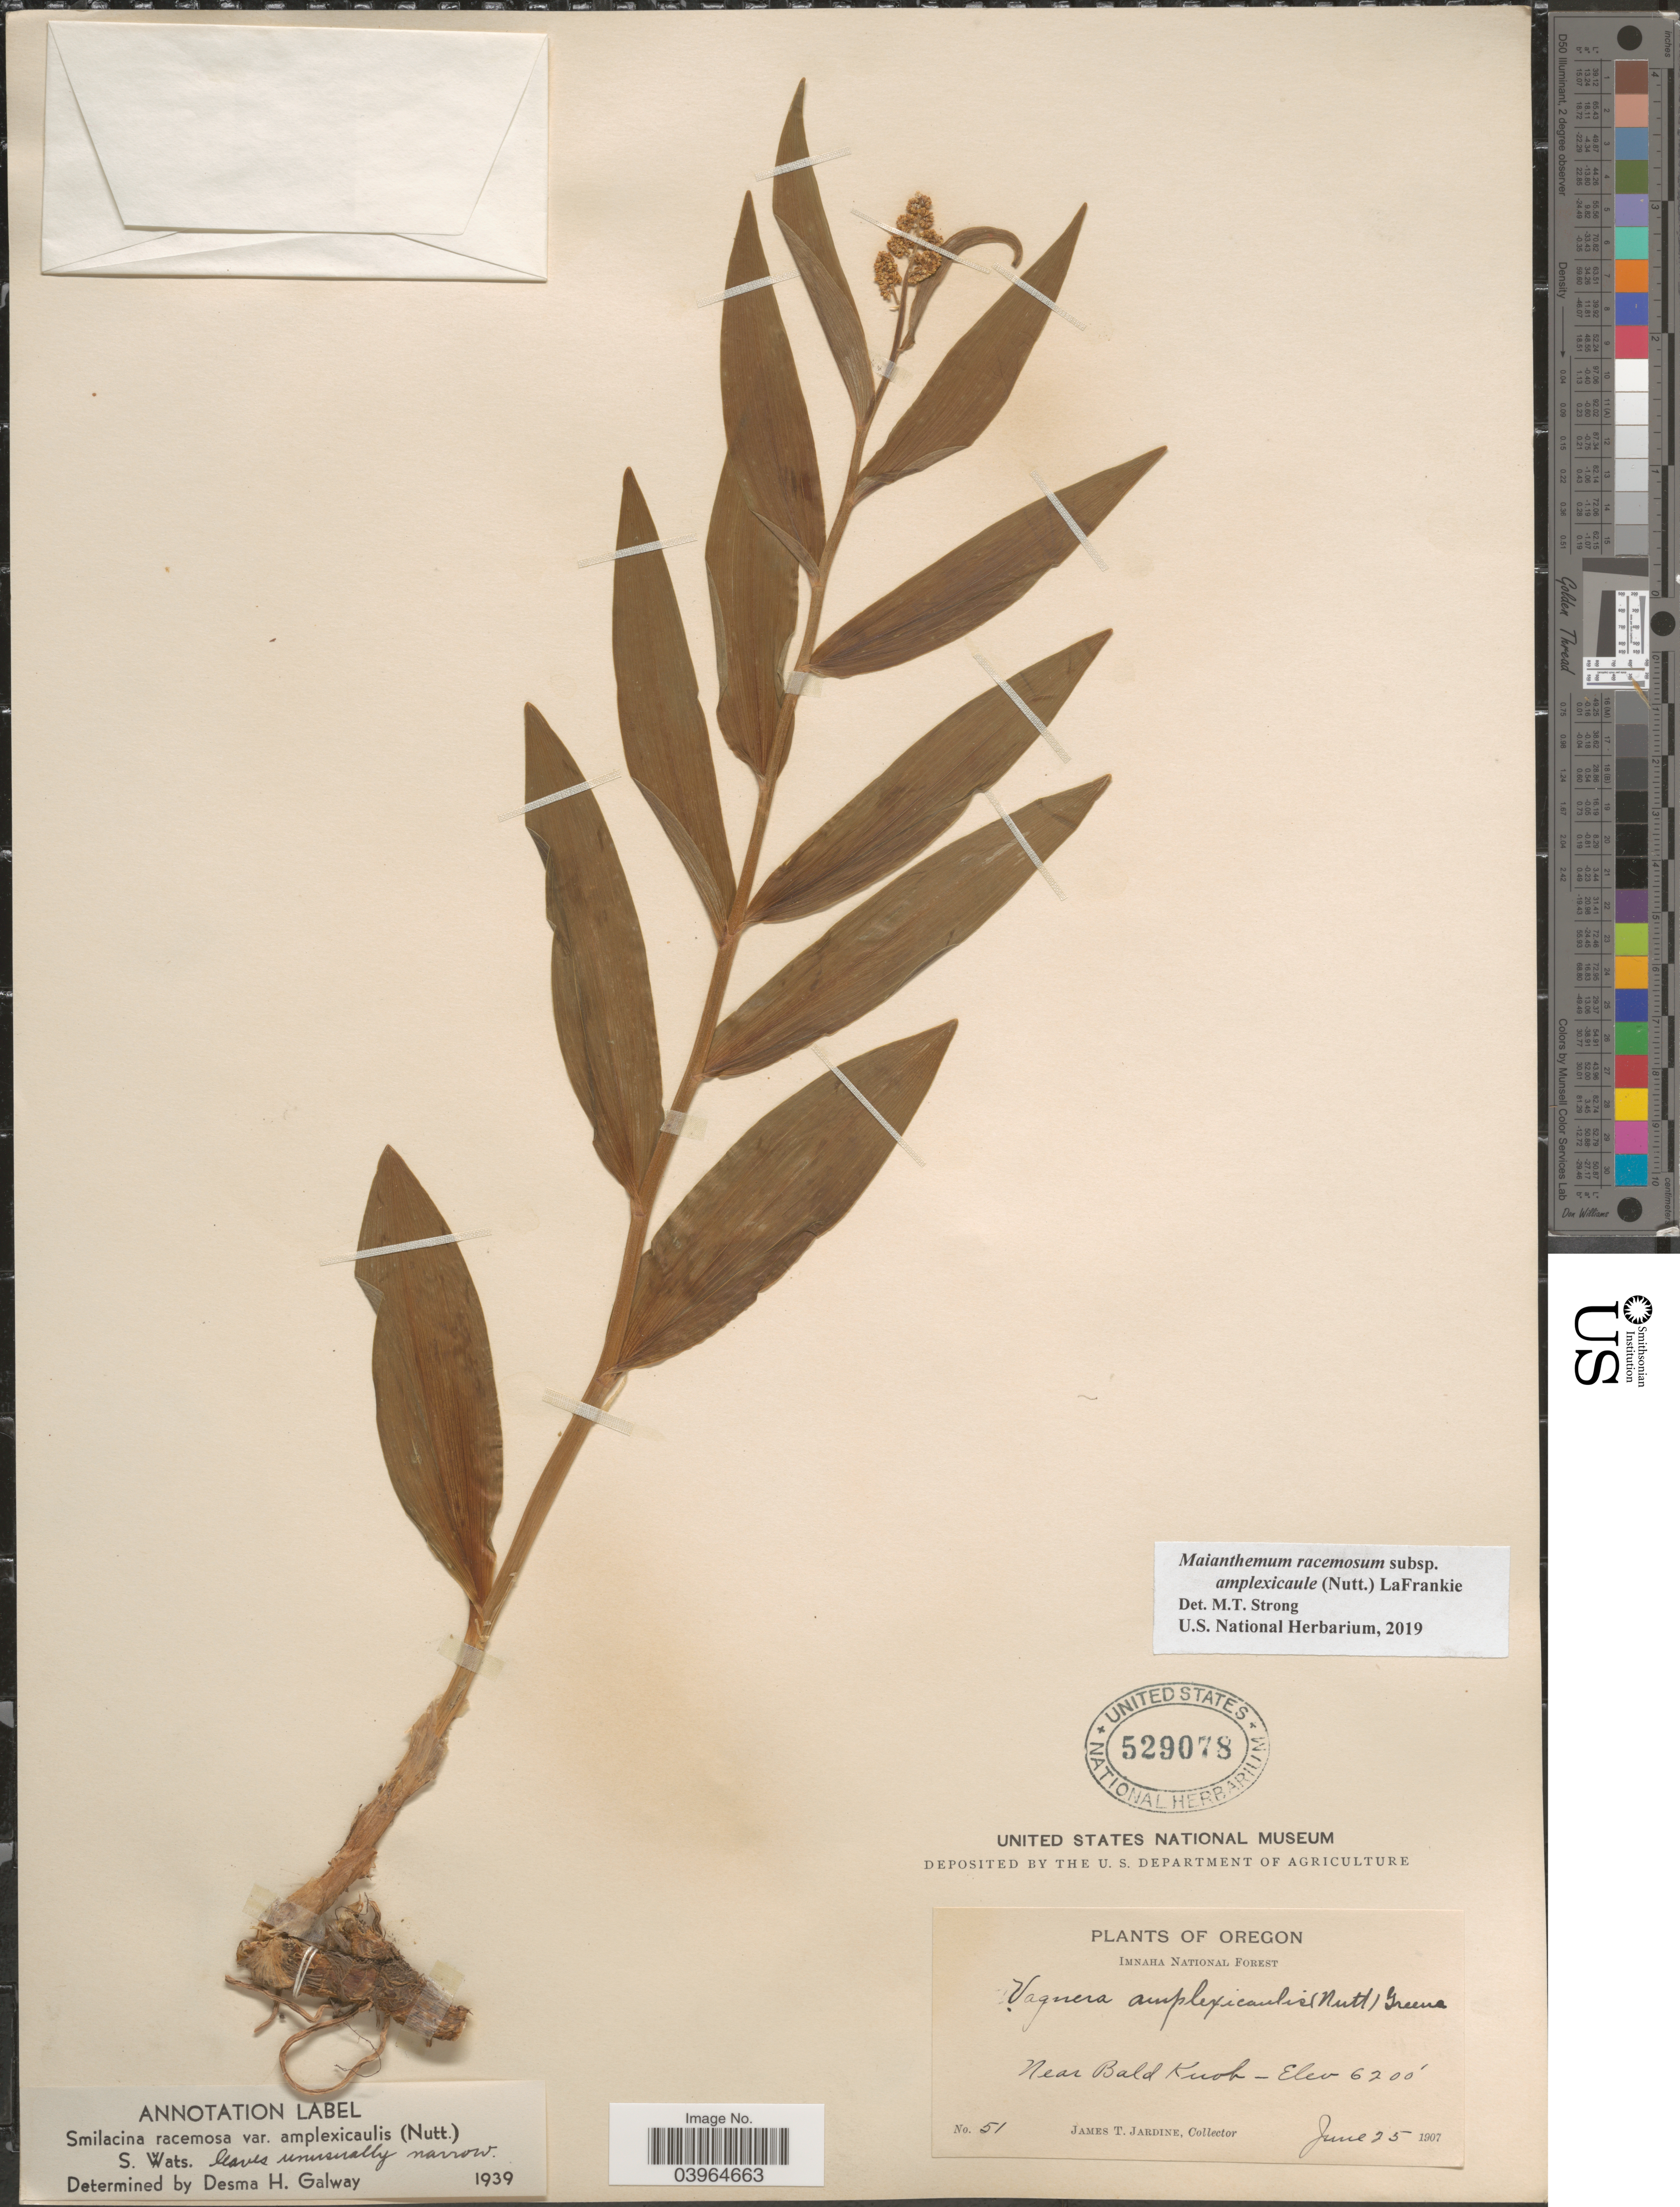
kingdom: Plantae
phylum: Tracheophyta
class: Liliopsida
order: Asparagales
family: Asparagaceae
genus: Maianthemum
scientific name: Maianthemum racemosum subsp. amplexicaule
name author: (Nutt.) LaFrankie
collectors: J. T. Jardine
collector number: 51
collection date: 1907-06-25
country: United States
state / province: Oregon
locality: Imnaha National Forest. Near Bald Knob.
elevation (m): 1890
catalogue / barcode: US 529078